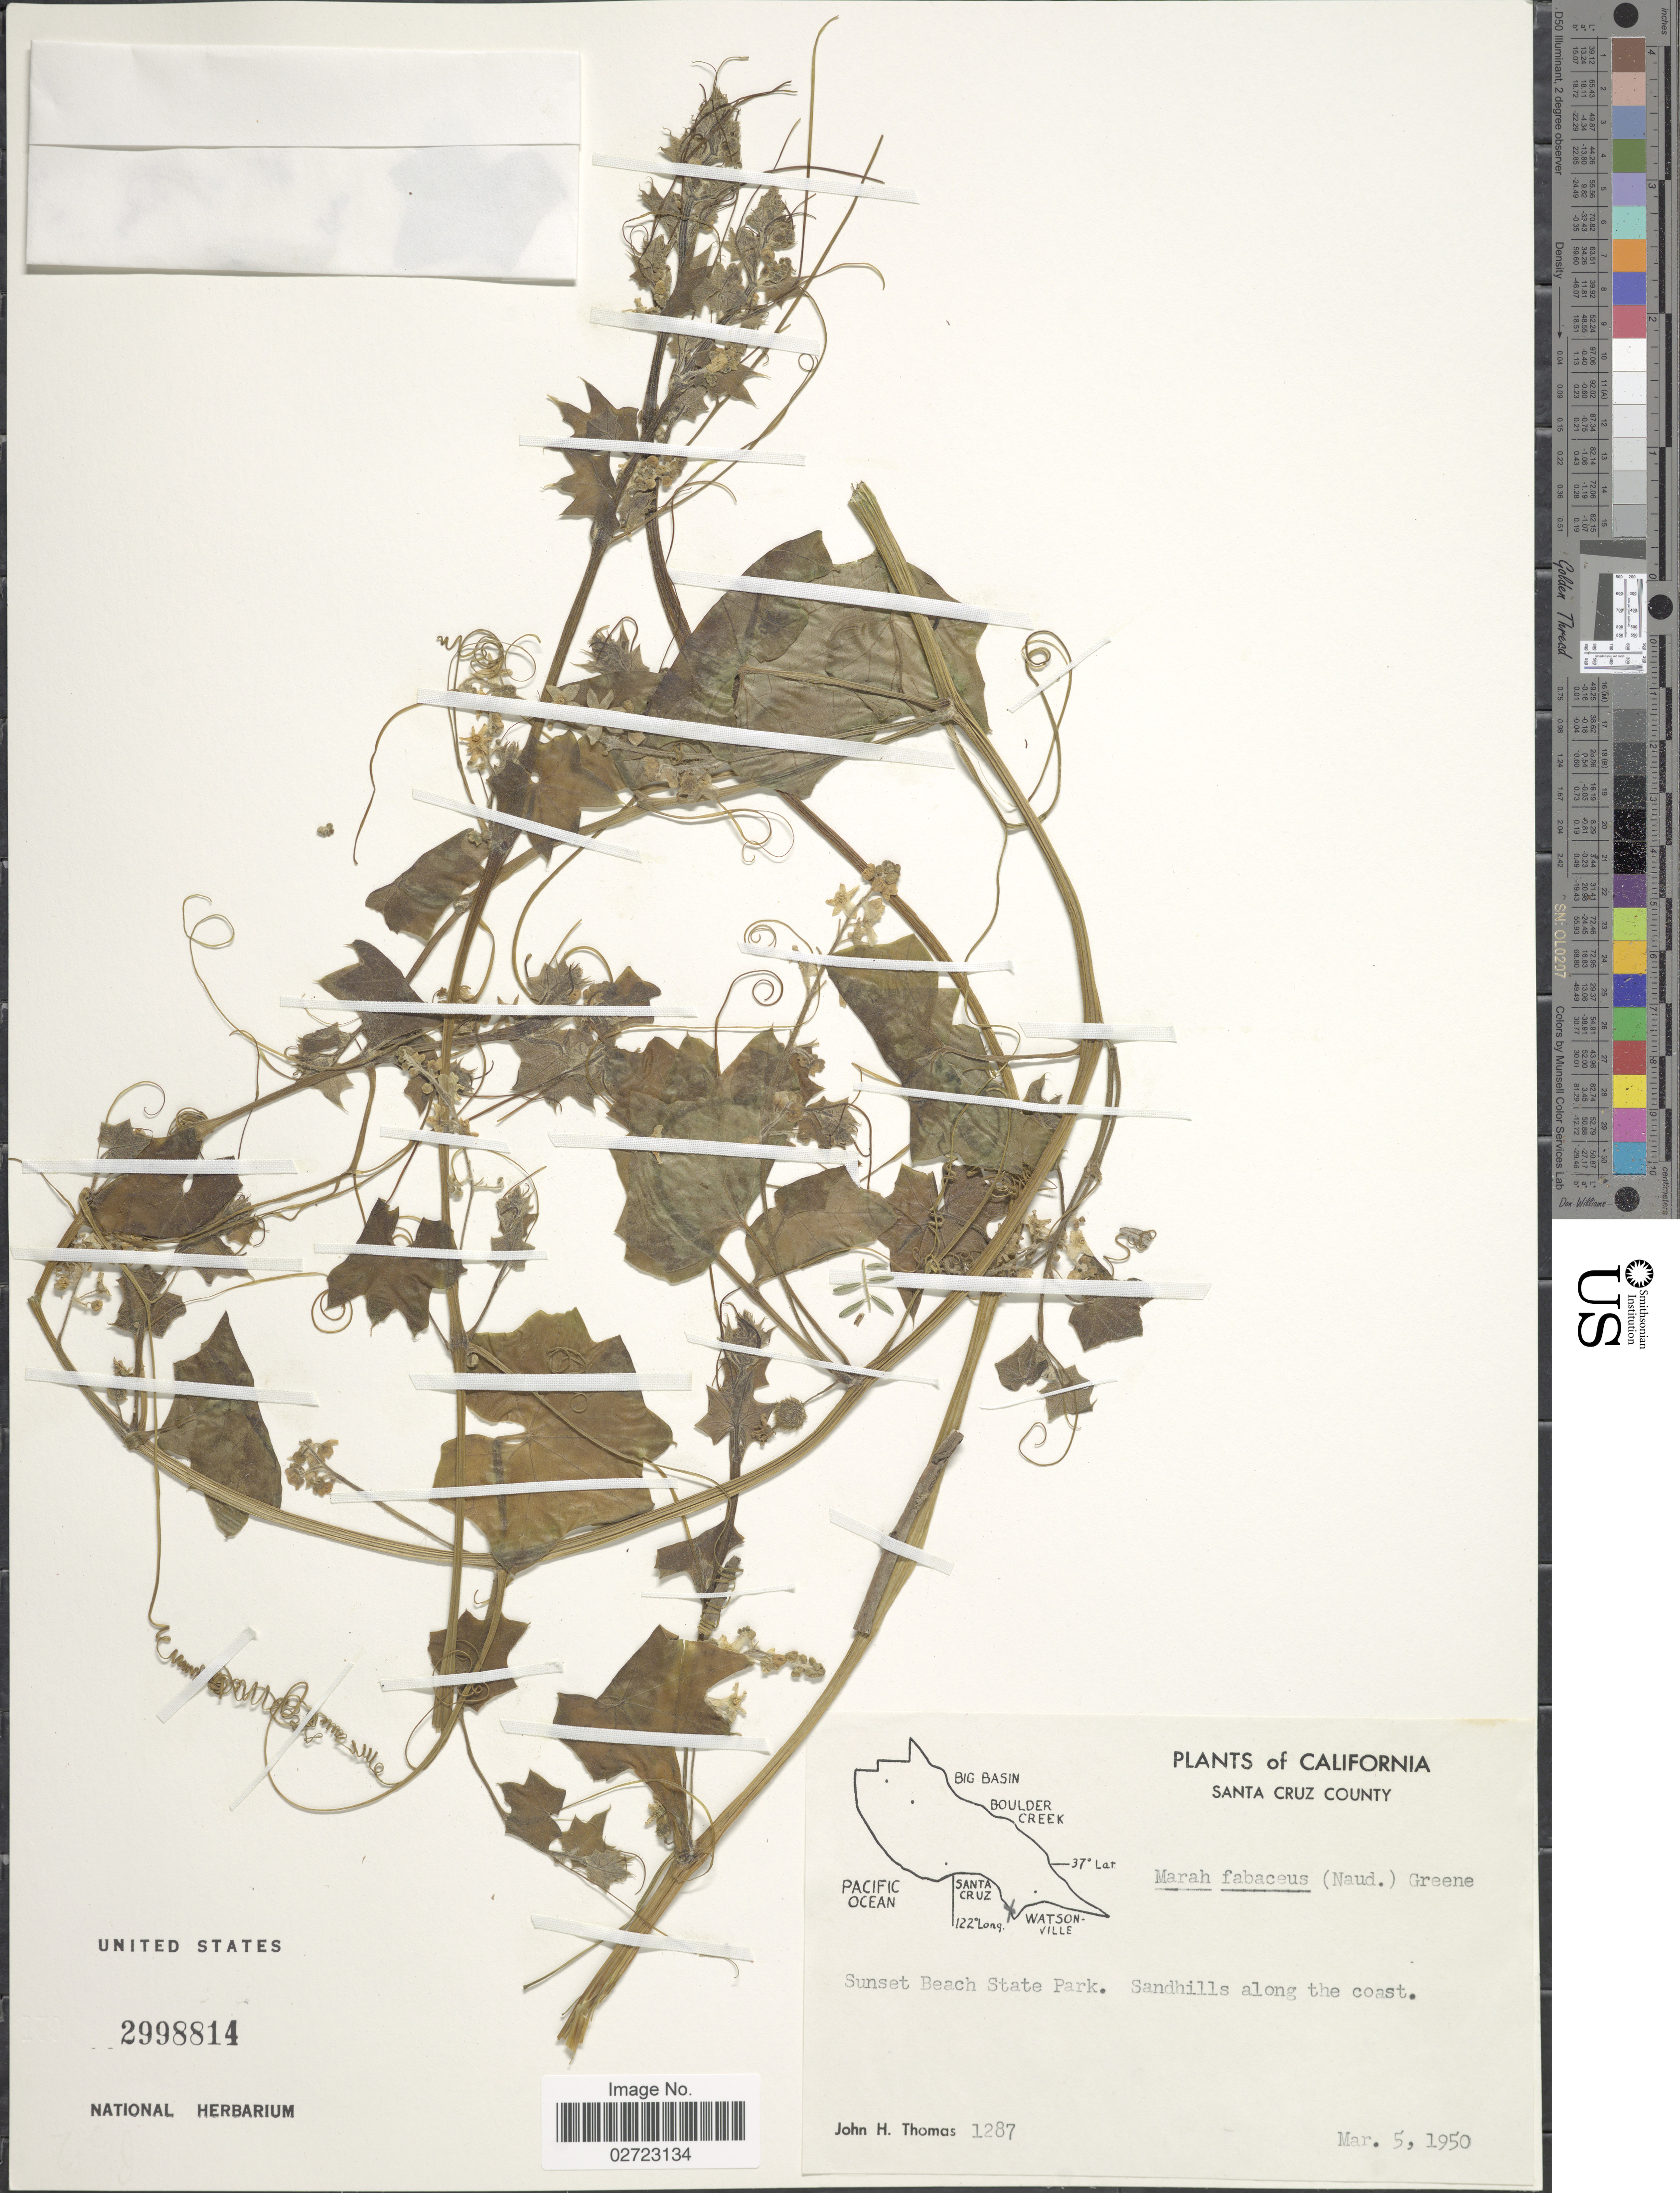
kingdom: Plantae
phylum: Tracheophyta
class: Magnoliopsida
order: Cucurbitales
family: Cucurbitaceae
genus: Marah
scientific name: Marah fabacea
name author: (Naudin) Greene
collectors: J. H. Thomas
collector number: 1287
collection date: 1950-03-05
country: United States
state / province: California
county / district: Santa Cruz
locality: Santa Cruz County, Sunset Beach State Park, Sandhills along the coast.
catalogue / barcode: US 2998814